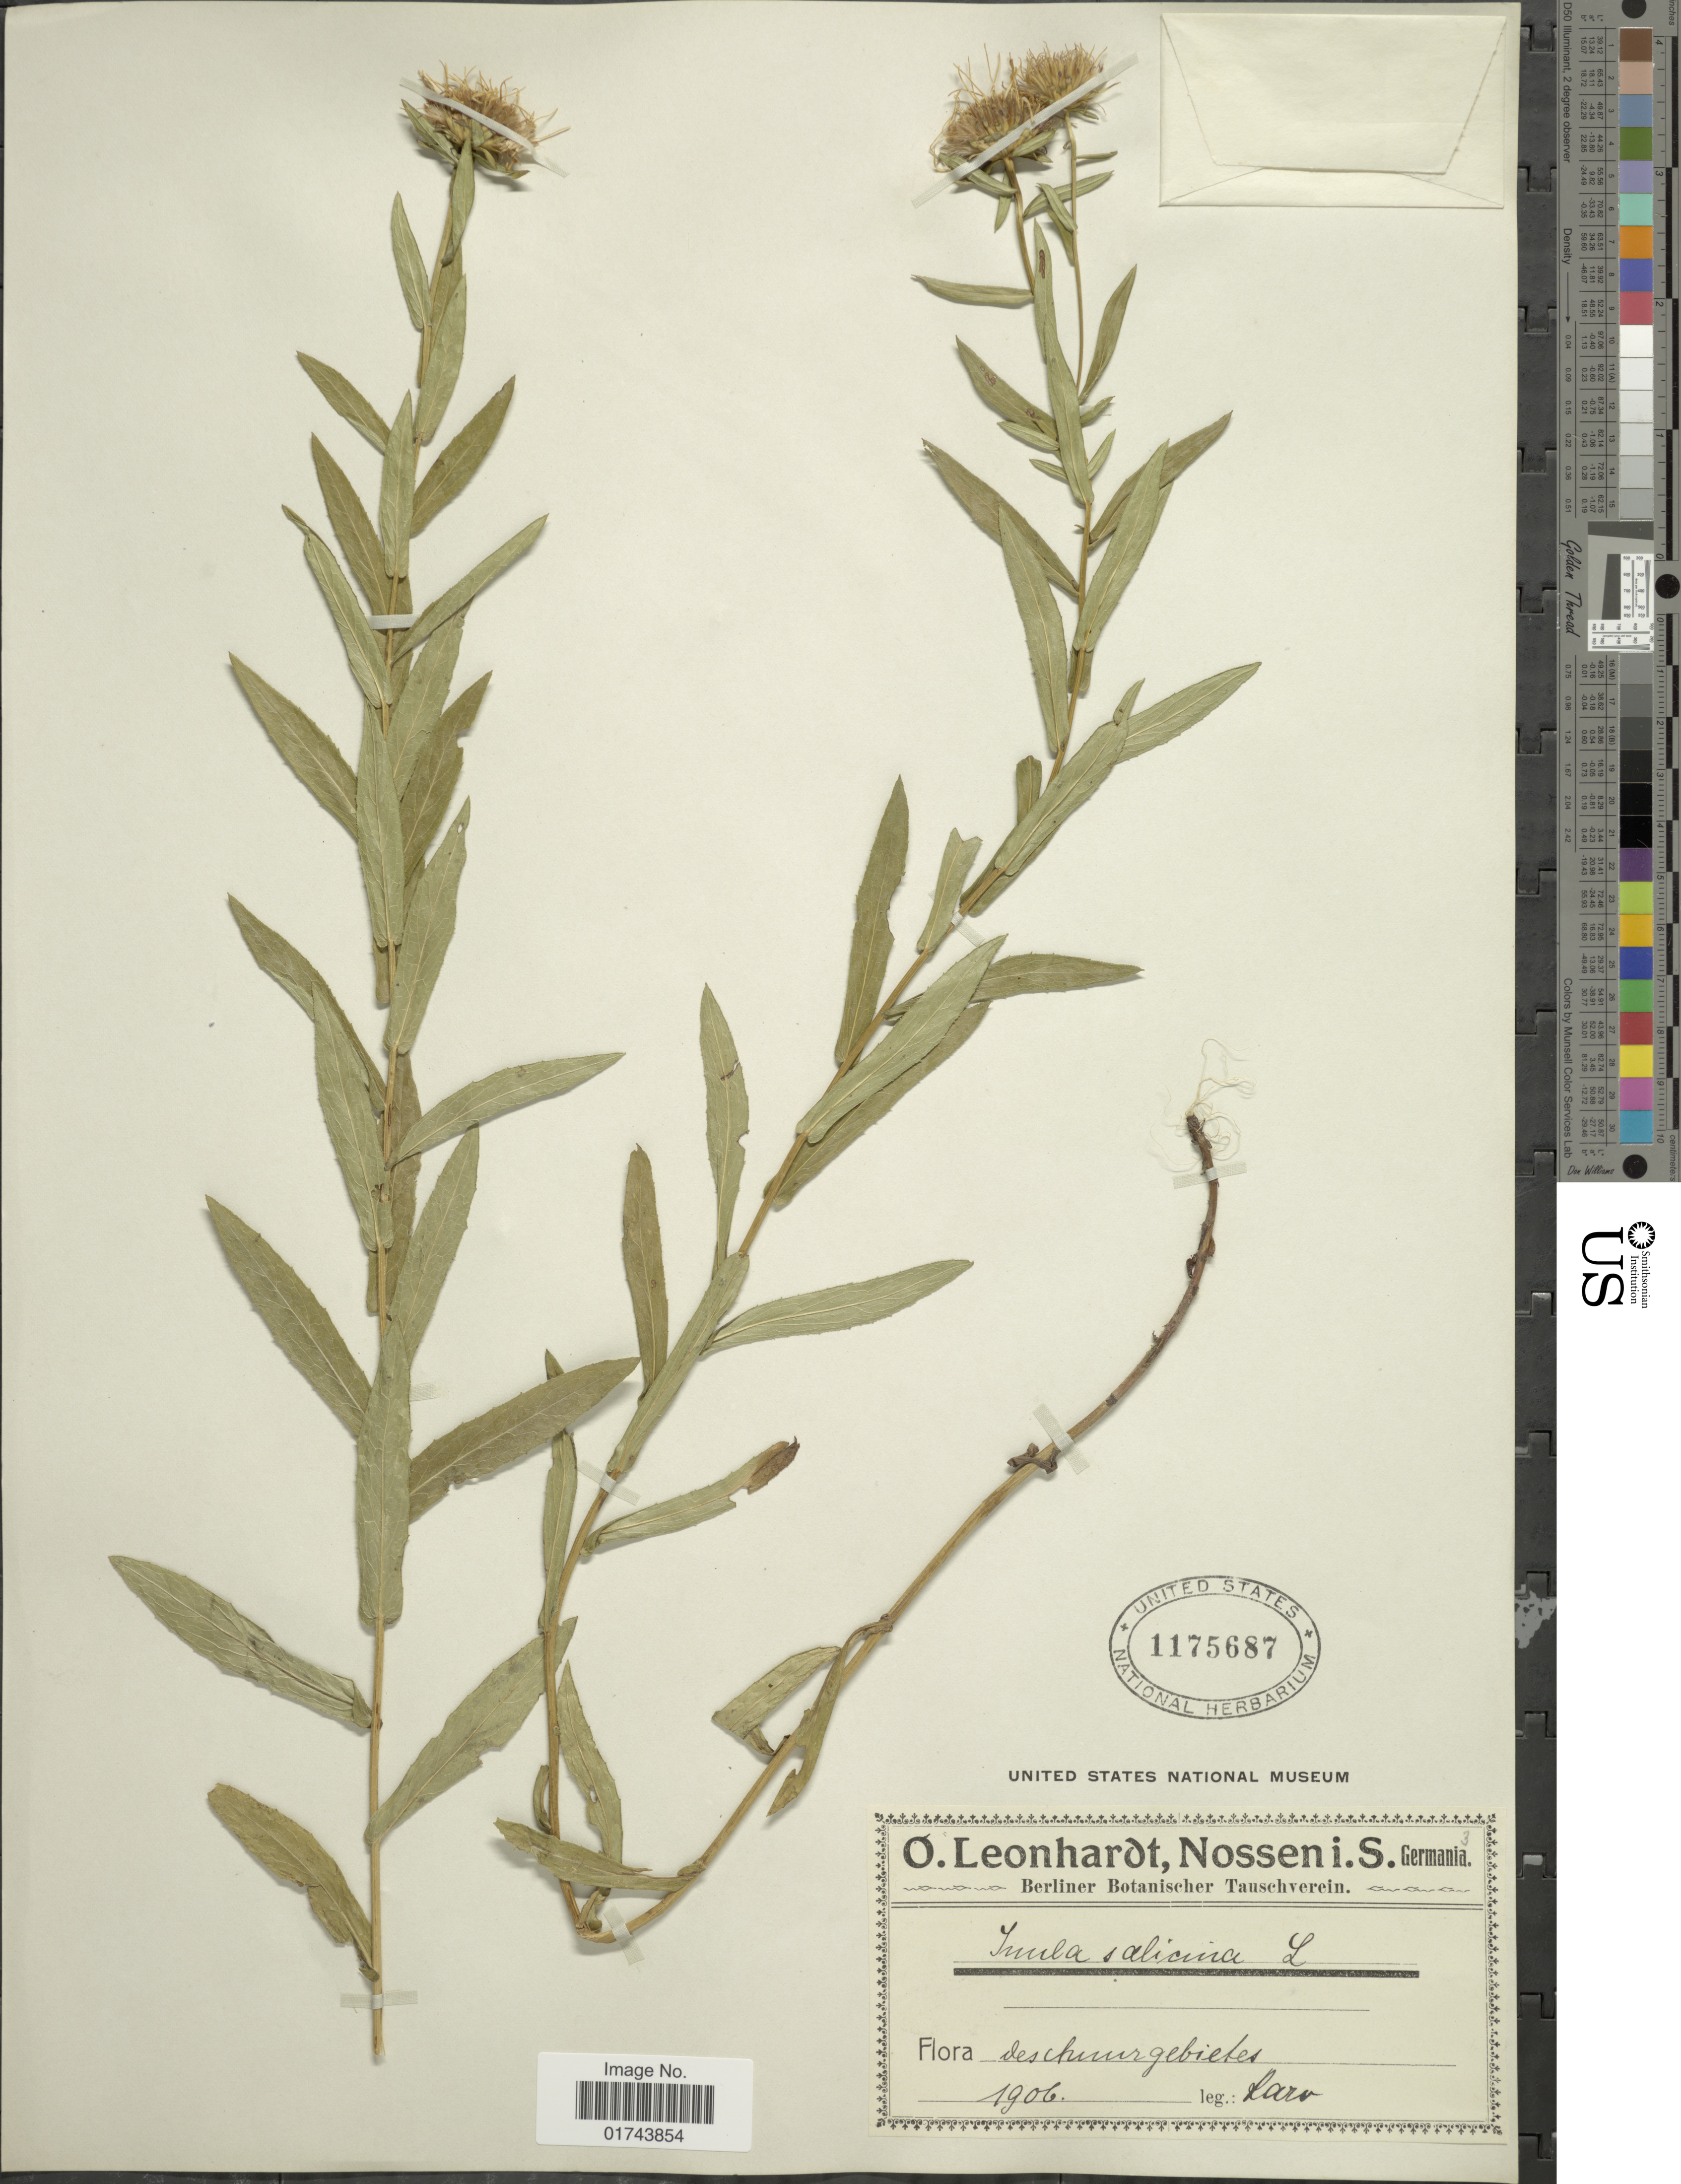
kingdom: Plantae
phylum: Tracheophyta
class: Magnoliopsida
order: Asterales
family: Asteraceae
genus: Inula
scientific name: Inula salicina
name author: L.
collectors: Karo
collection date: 1906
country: Russian Federation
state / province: Udmurtia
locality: des chuur gebietes (Chur area).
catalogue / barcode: US 1175687